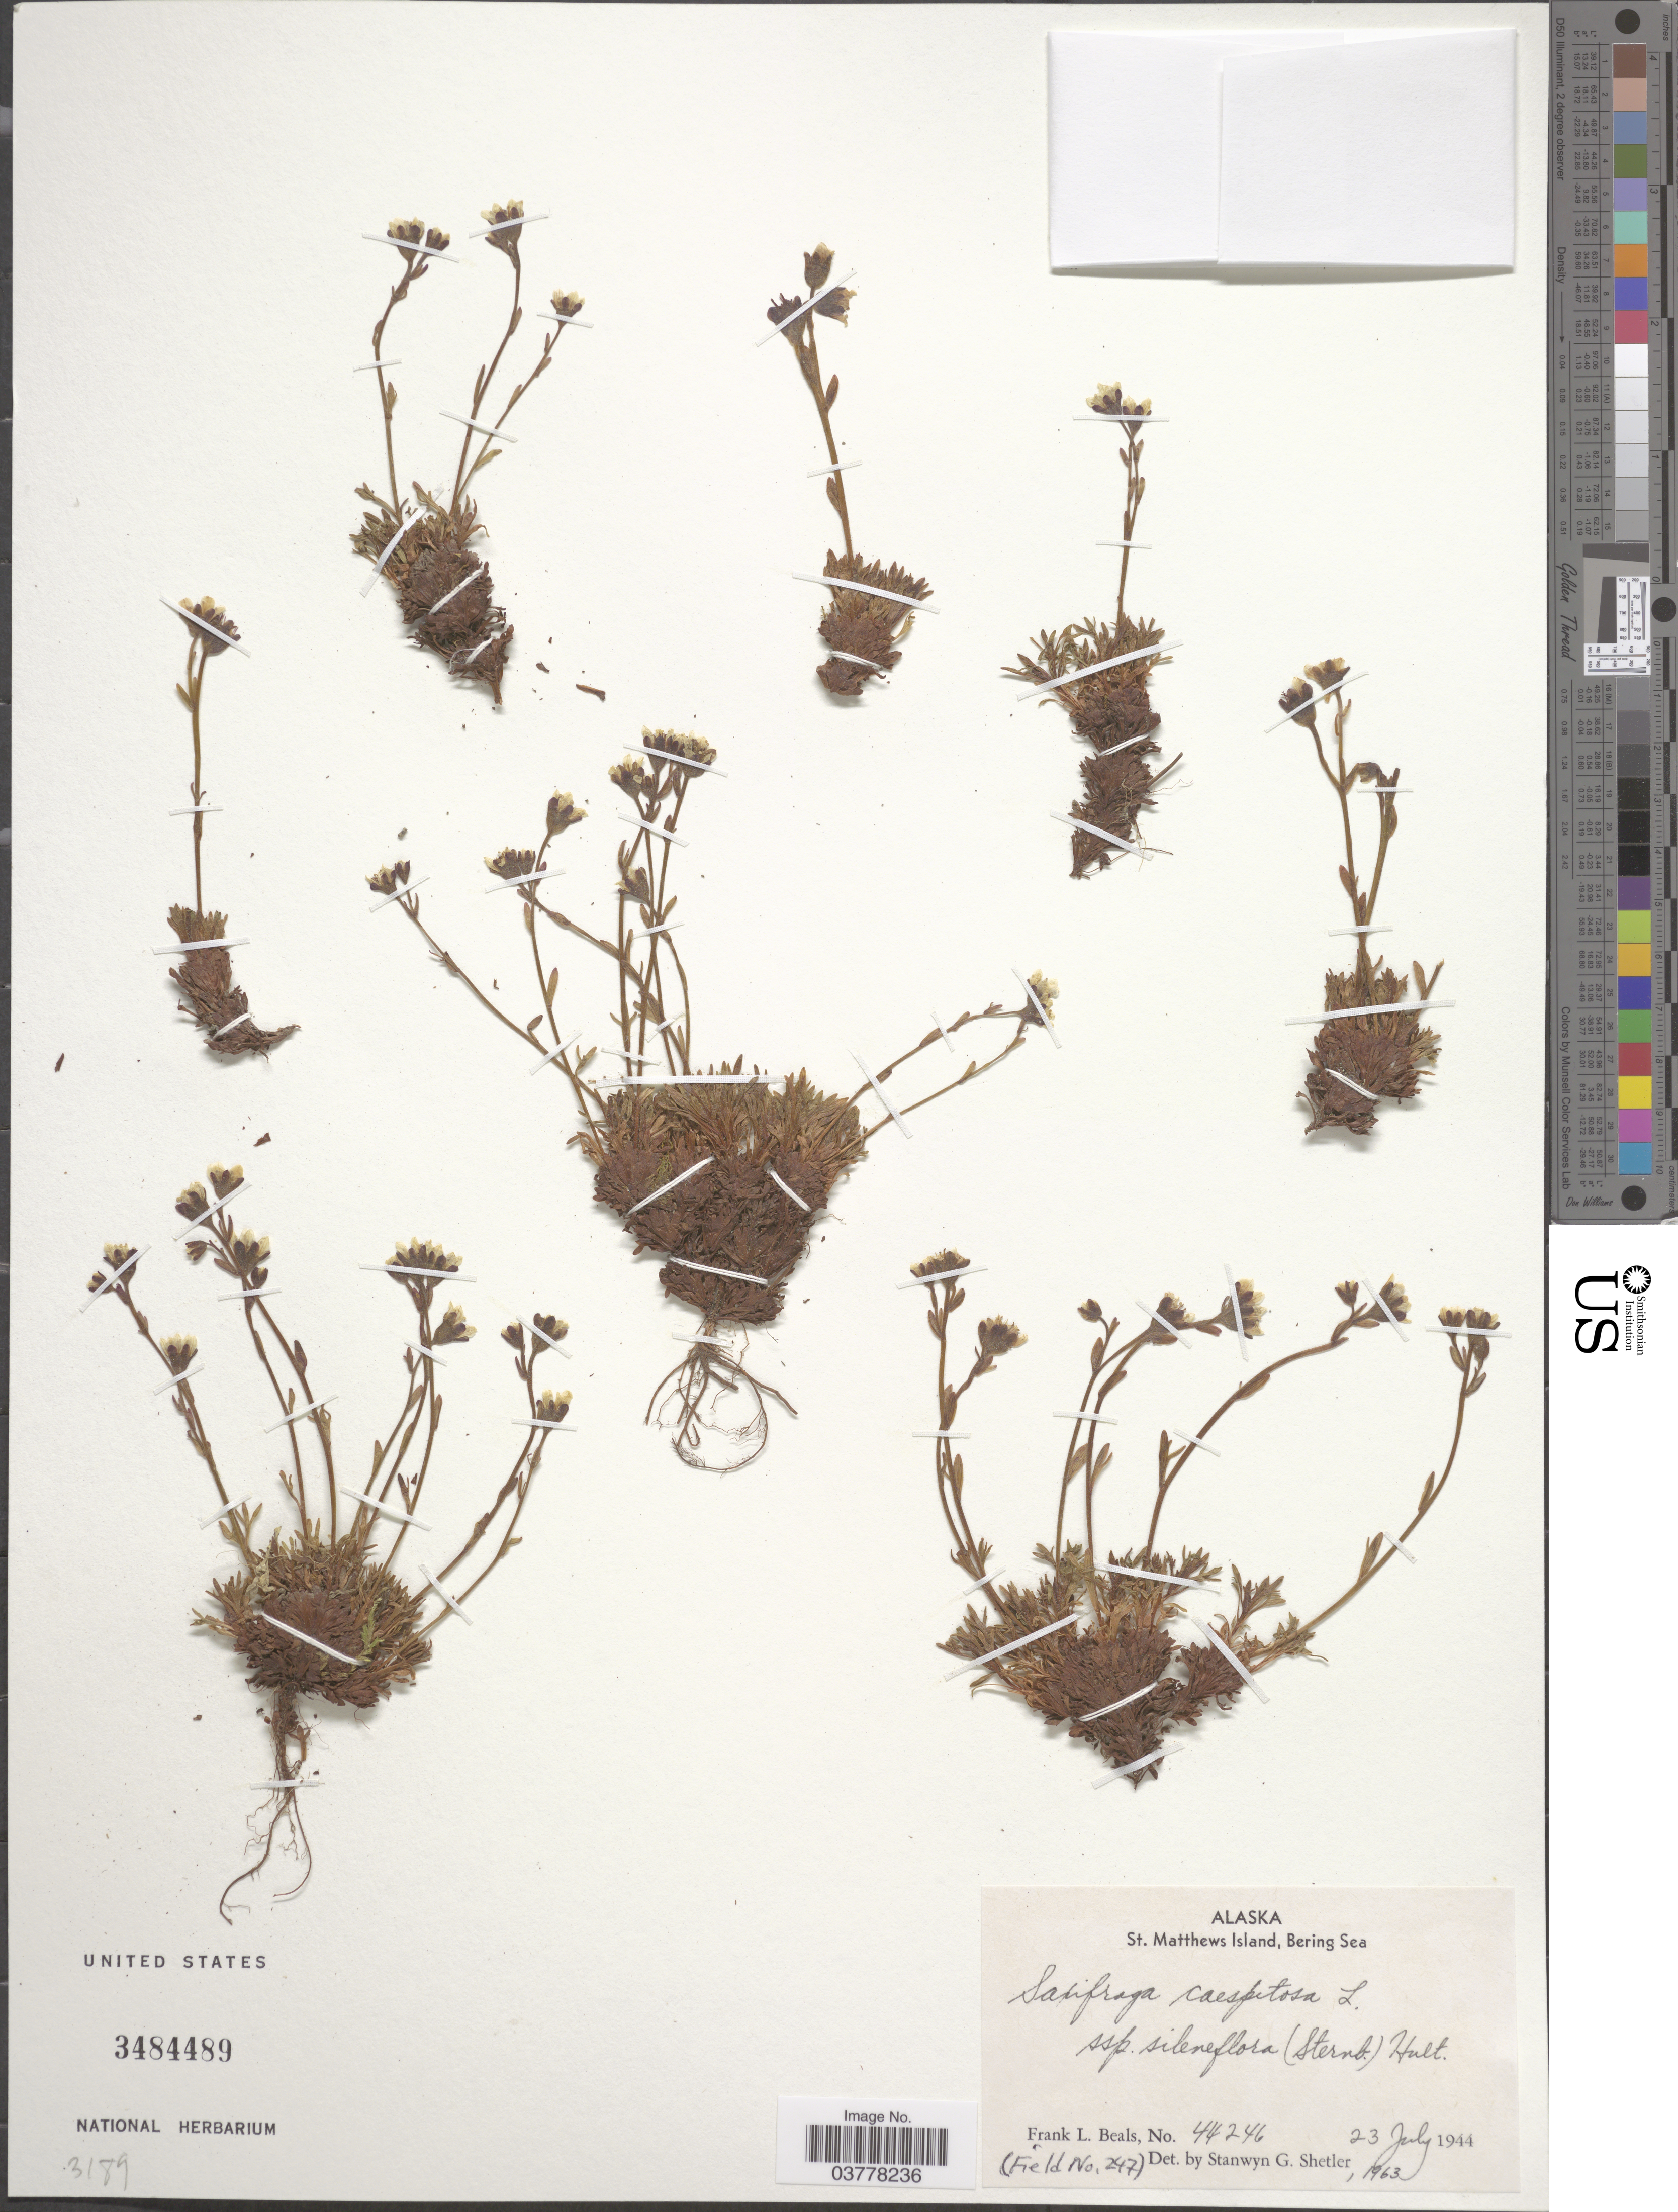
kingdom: Plantae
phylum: Tracheophyta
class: Magnoliopsida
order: Saxifragales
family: Saxifragaceae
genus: Saxifraga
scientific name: Saxifraga caespitosa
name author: L.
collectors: F. Beals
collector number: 44246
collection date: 1944-07-23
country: United States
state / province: Alaska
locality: St. Matthews Island, Bering Sea.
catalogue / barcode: US 3484489